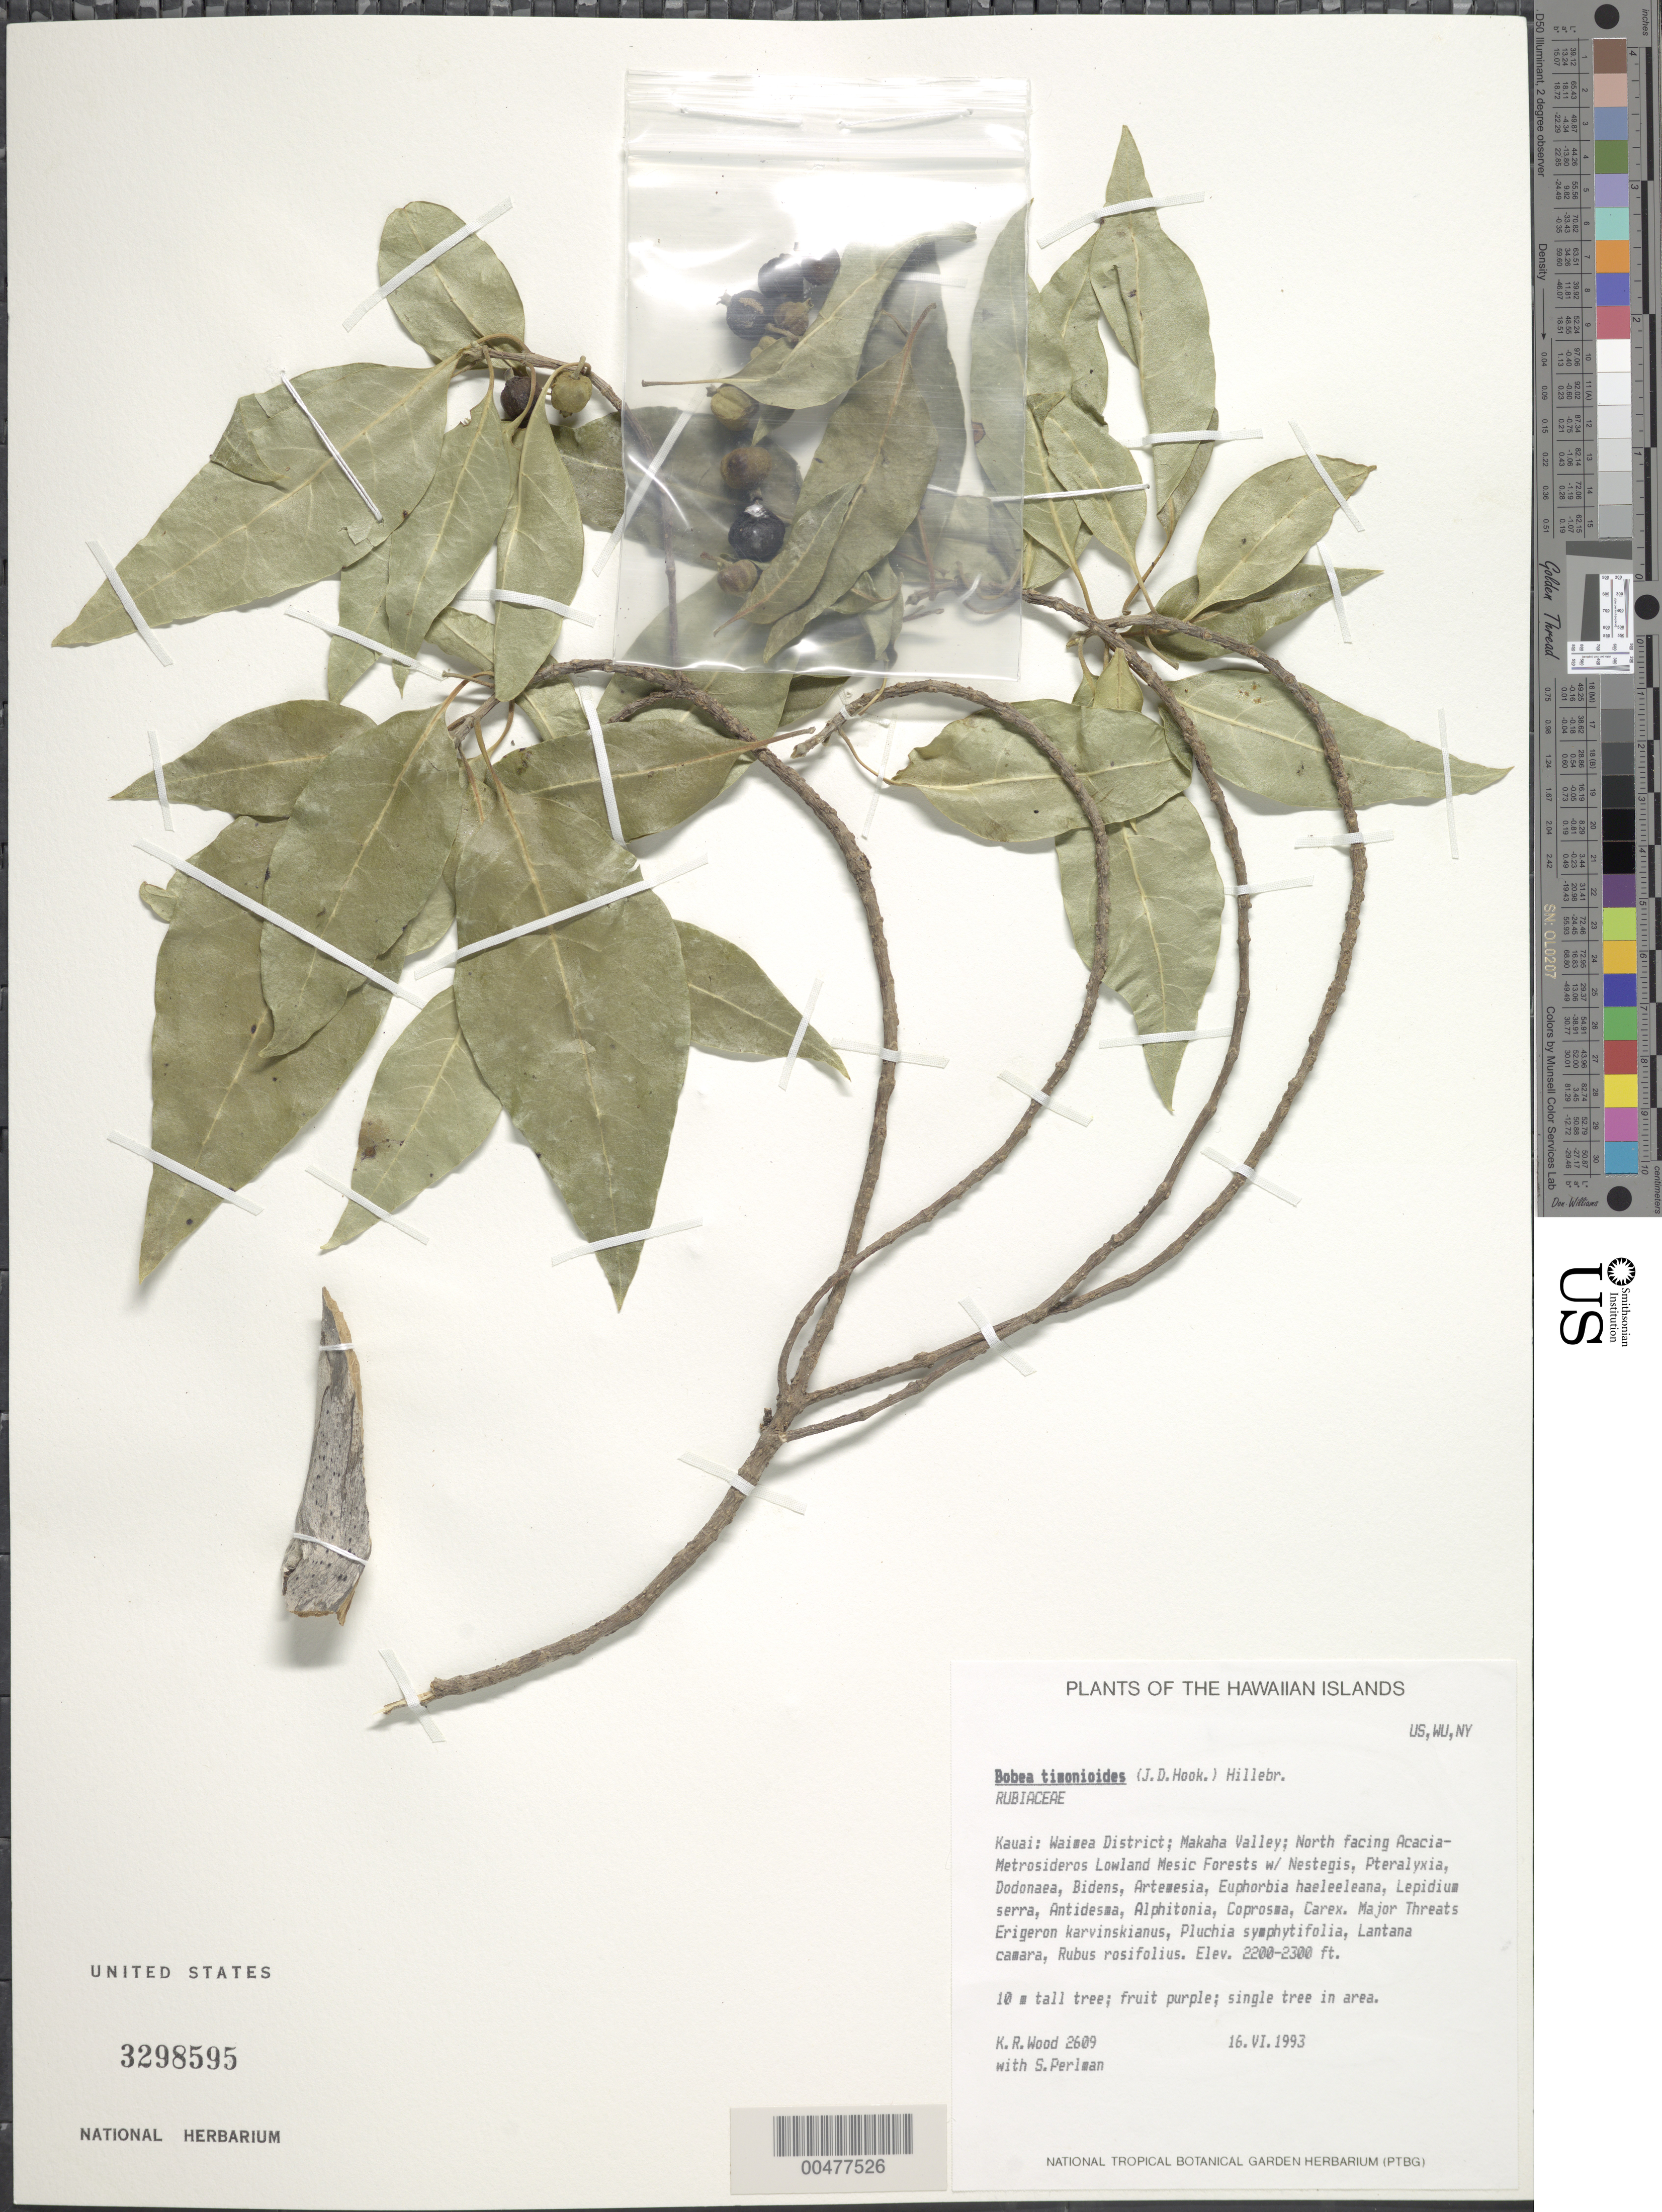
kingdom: Plantae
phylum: Tracheophyta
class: Magnoliopsida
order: Gentianales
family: Rubiaceae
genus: Bobea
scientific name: Bobea timonioides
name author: (Hook. f.) Hillebr.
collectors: K. R. Wood & S. P. Perlman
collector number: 2609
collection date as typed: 16 Jun 1993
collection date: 1993-06-16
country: United States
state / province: Hawaii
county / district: Kauai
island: Kaua'i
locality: Waimea Dist., Makaha Valley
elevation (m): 671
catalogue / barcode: US 3298595